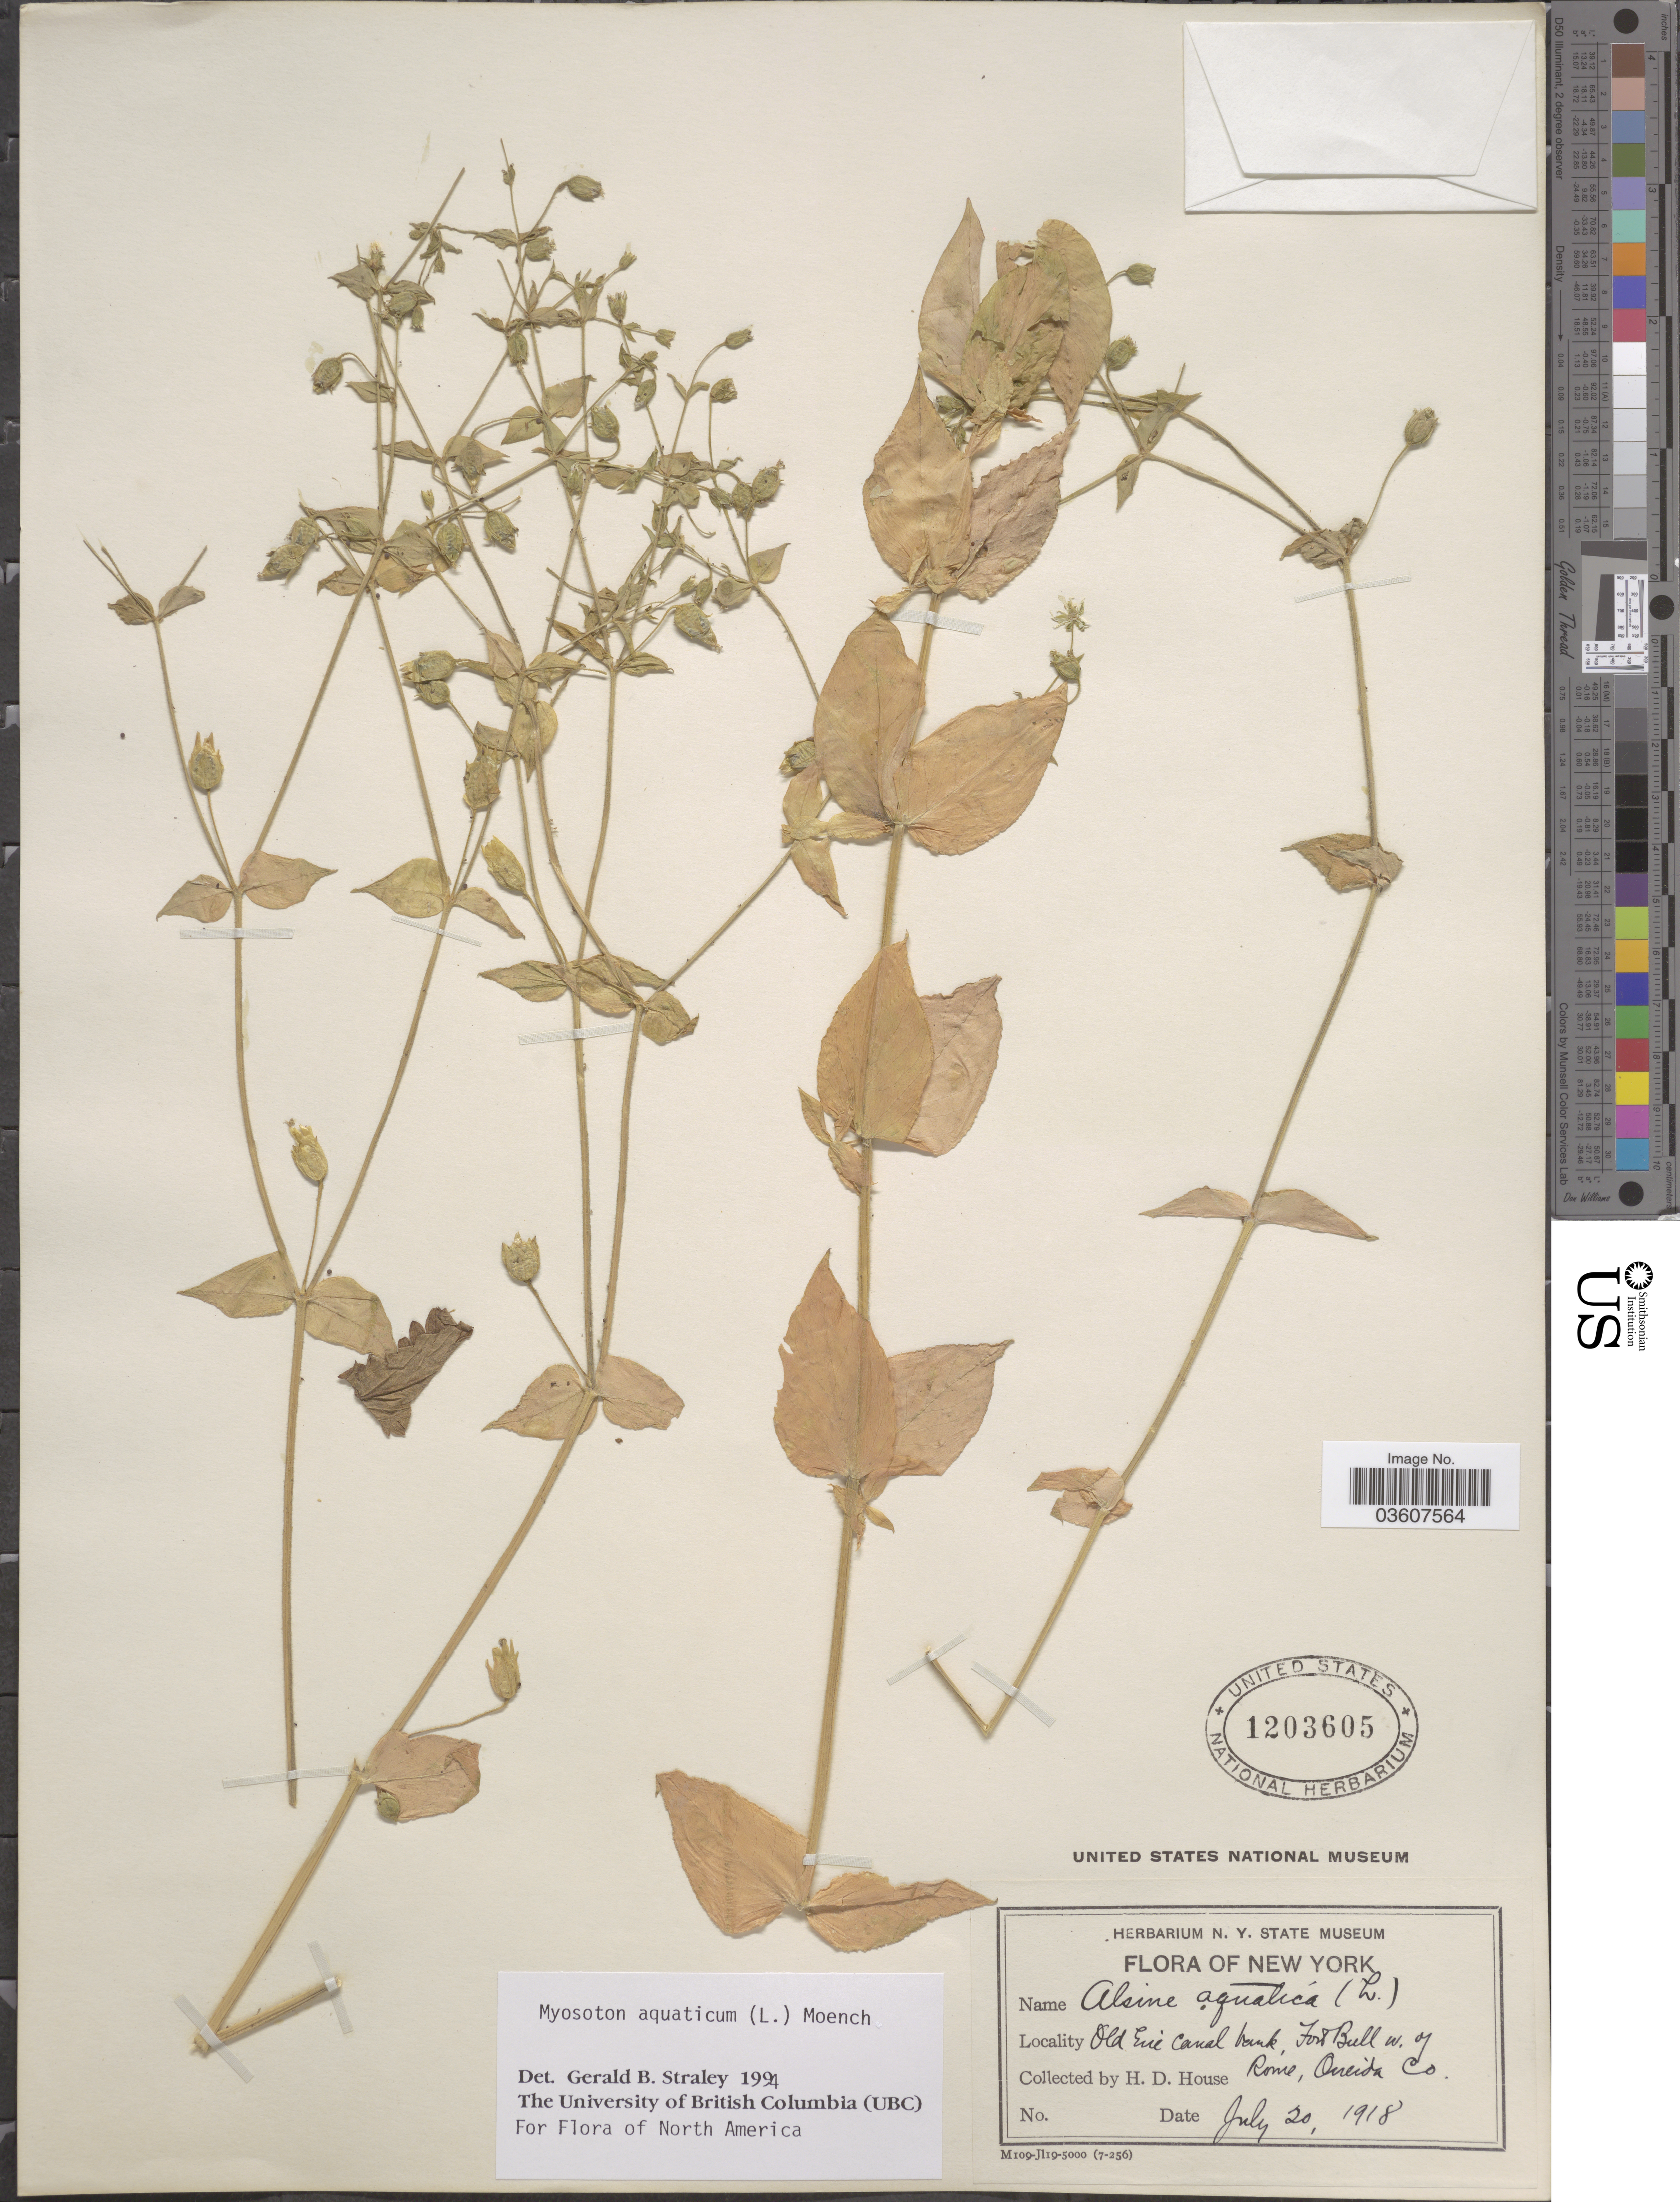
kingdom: Plantae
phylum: Tracheophyta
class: Magnoliopsida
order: Caryophyllales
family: Caryophyllaceae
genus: Stellaria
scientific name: Stellaria aquatica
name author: L.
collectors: H. D. House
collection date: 1918-07-20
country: United States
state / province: New York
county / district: Oneida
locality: Old Erie Canal bank, Fort Bull w. of Rome, Oneida Co.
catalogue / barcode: US 1203605